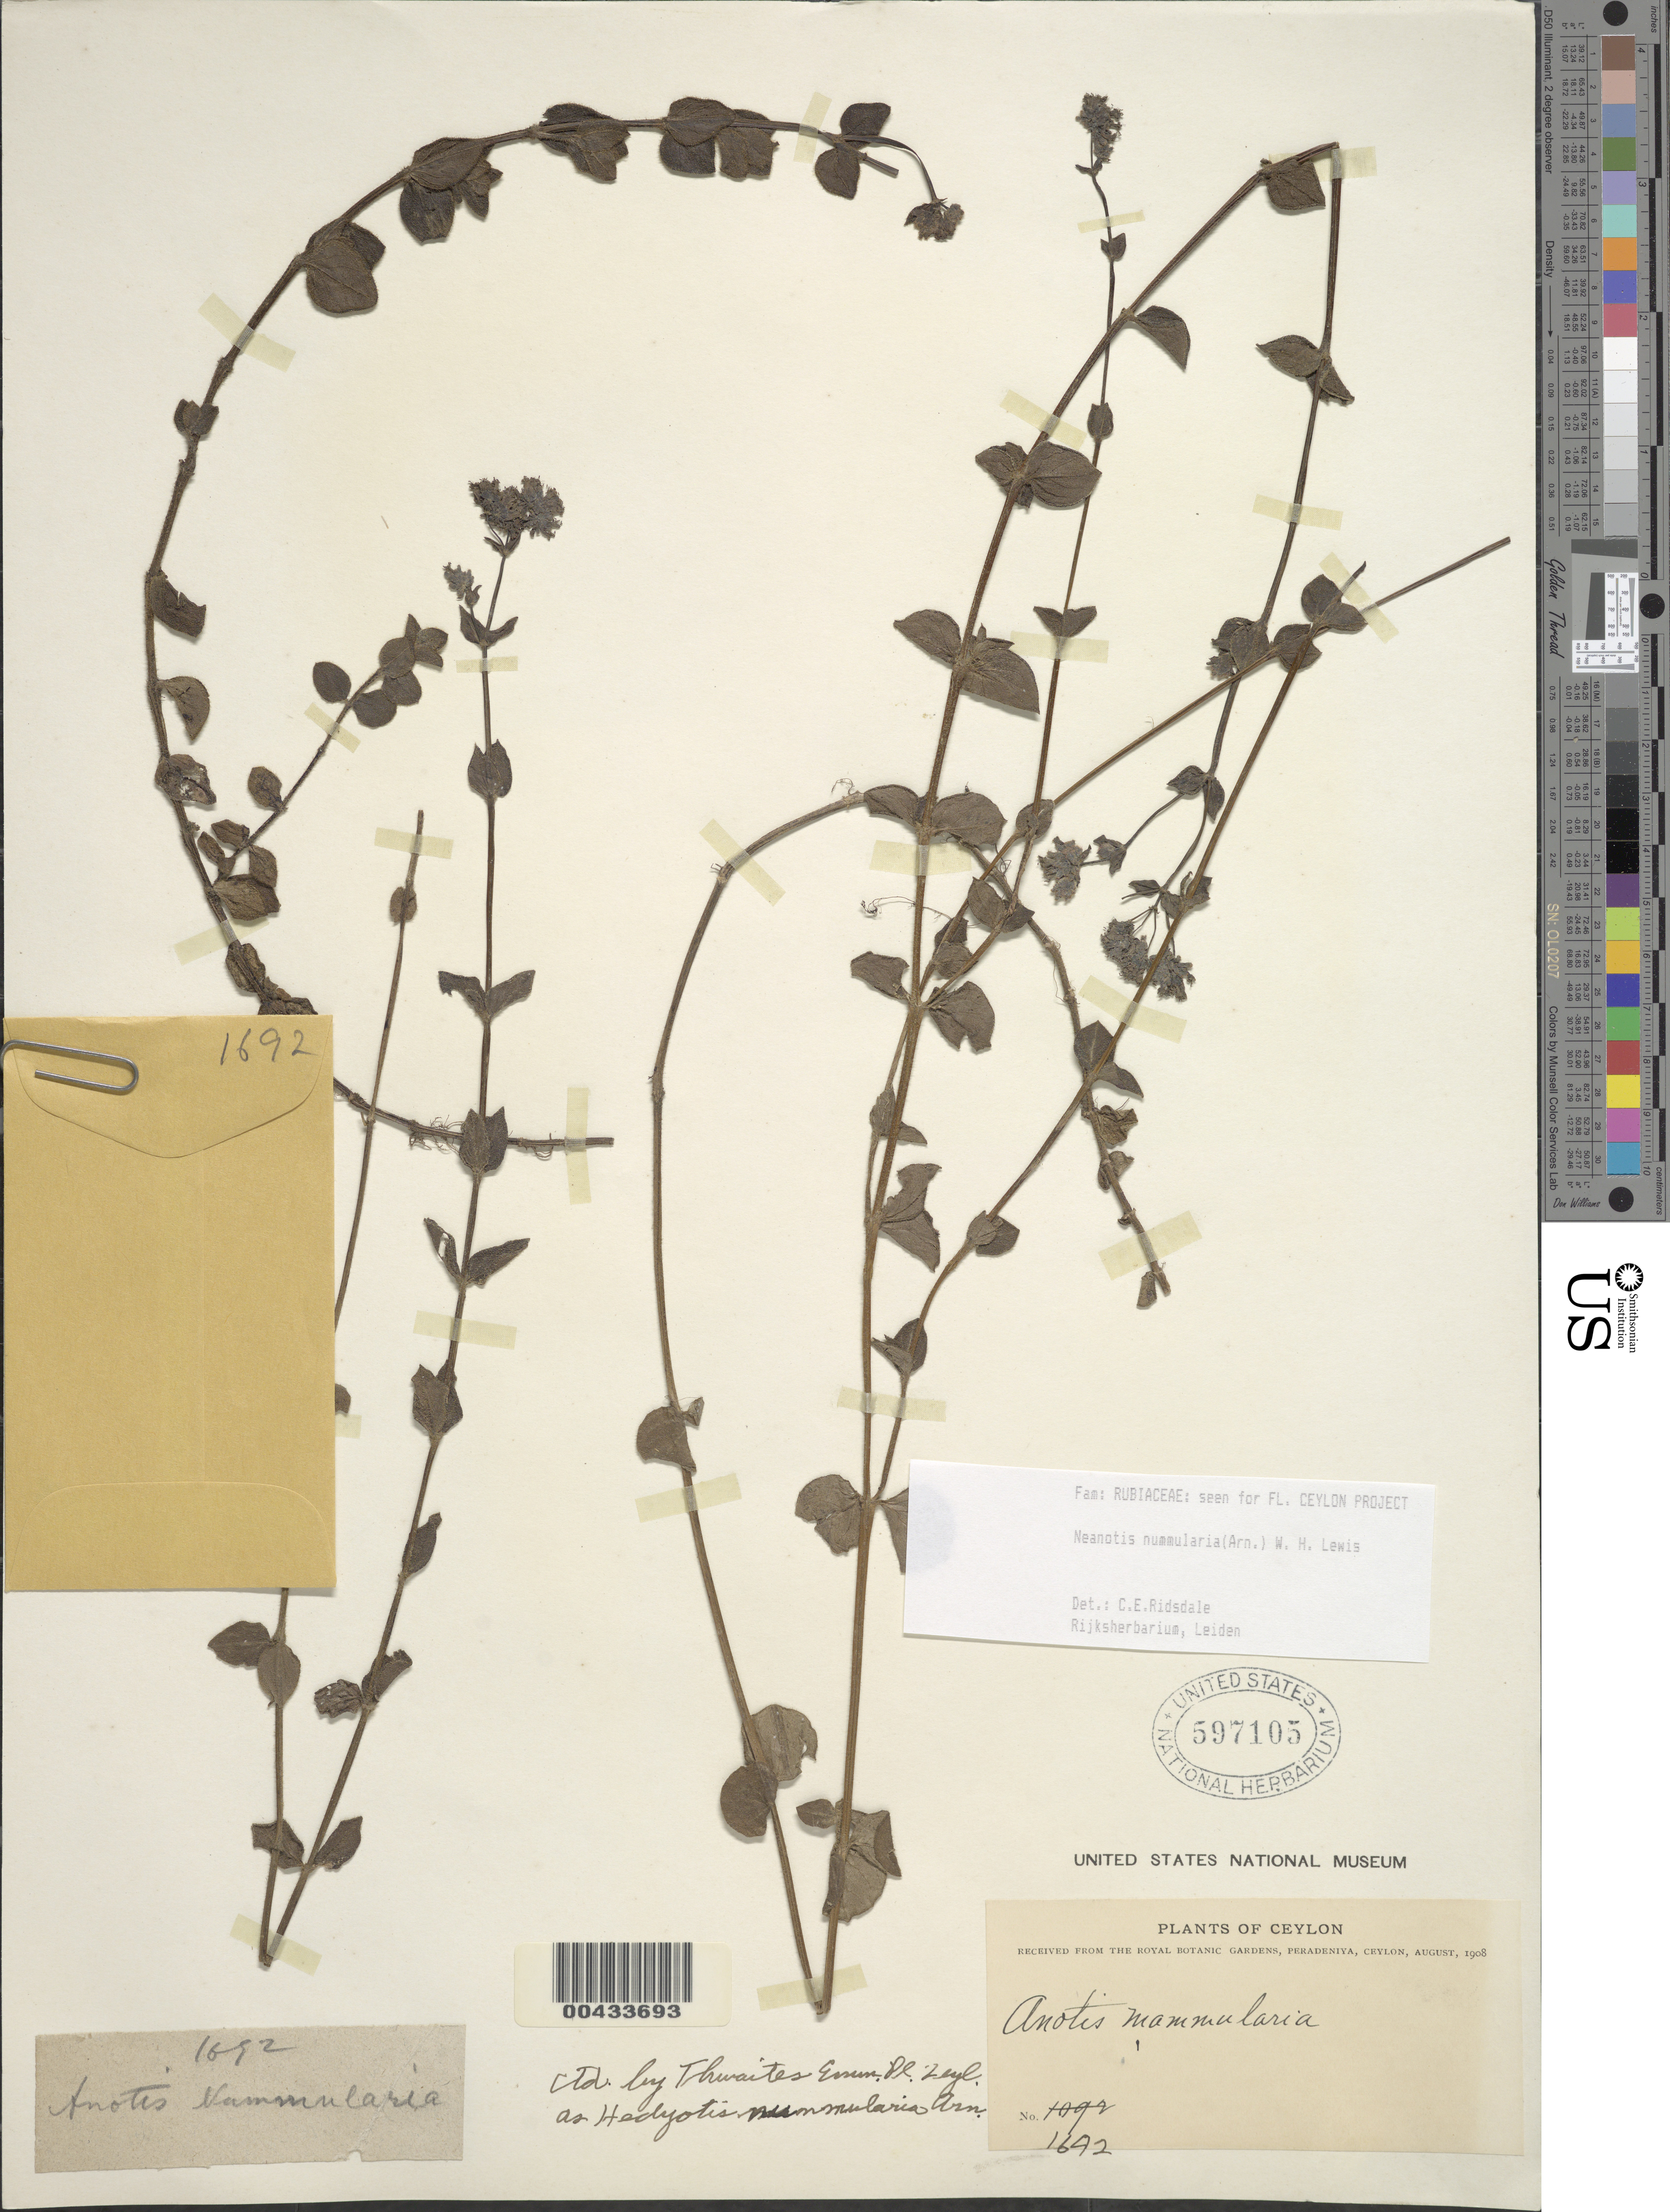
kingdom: Plantae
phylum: Tracheophyta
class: Magnoliopsida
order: Gentianales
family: Rubiaceae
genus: Neanotis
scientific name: Neanotis nummularia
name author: (Arn.) W.H. Lewis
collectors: C. Royal Botanical Gardens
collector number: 1692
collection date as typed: Aug 1908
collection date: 1908-08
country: Sri Lanka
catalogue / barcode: US 597105